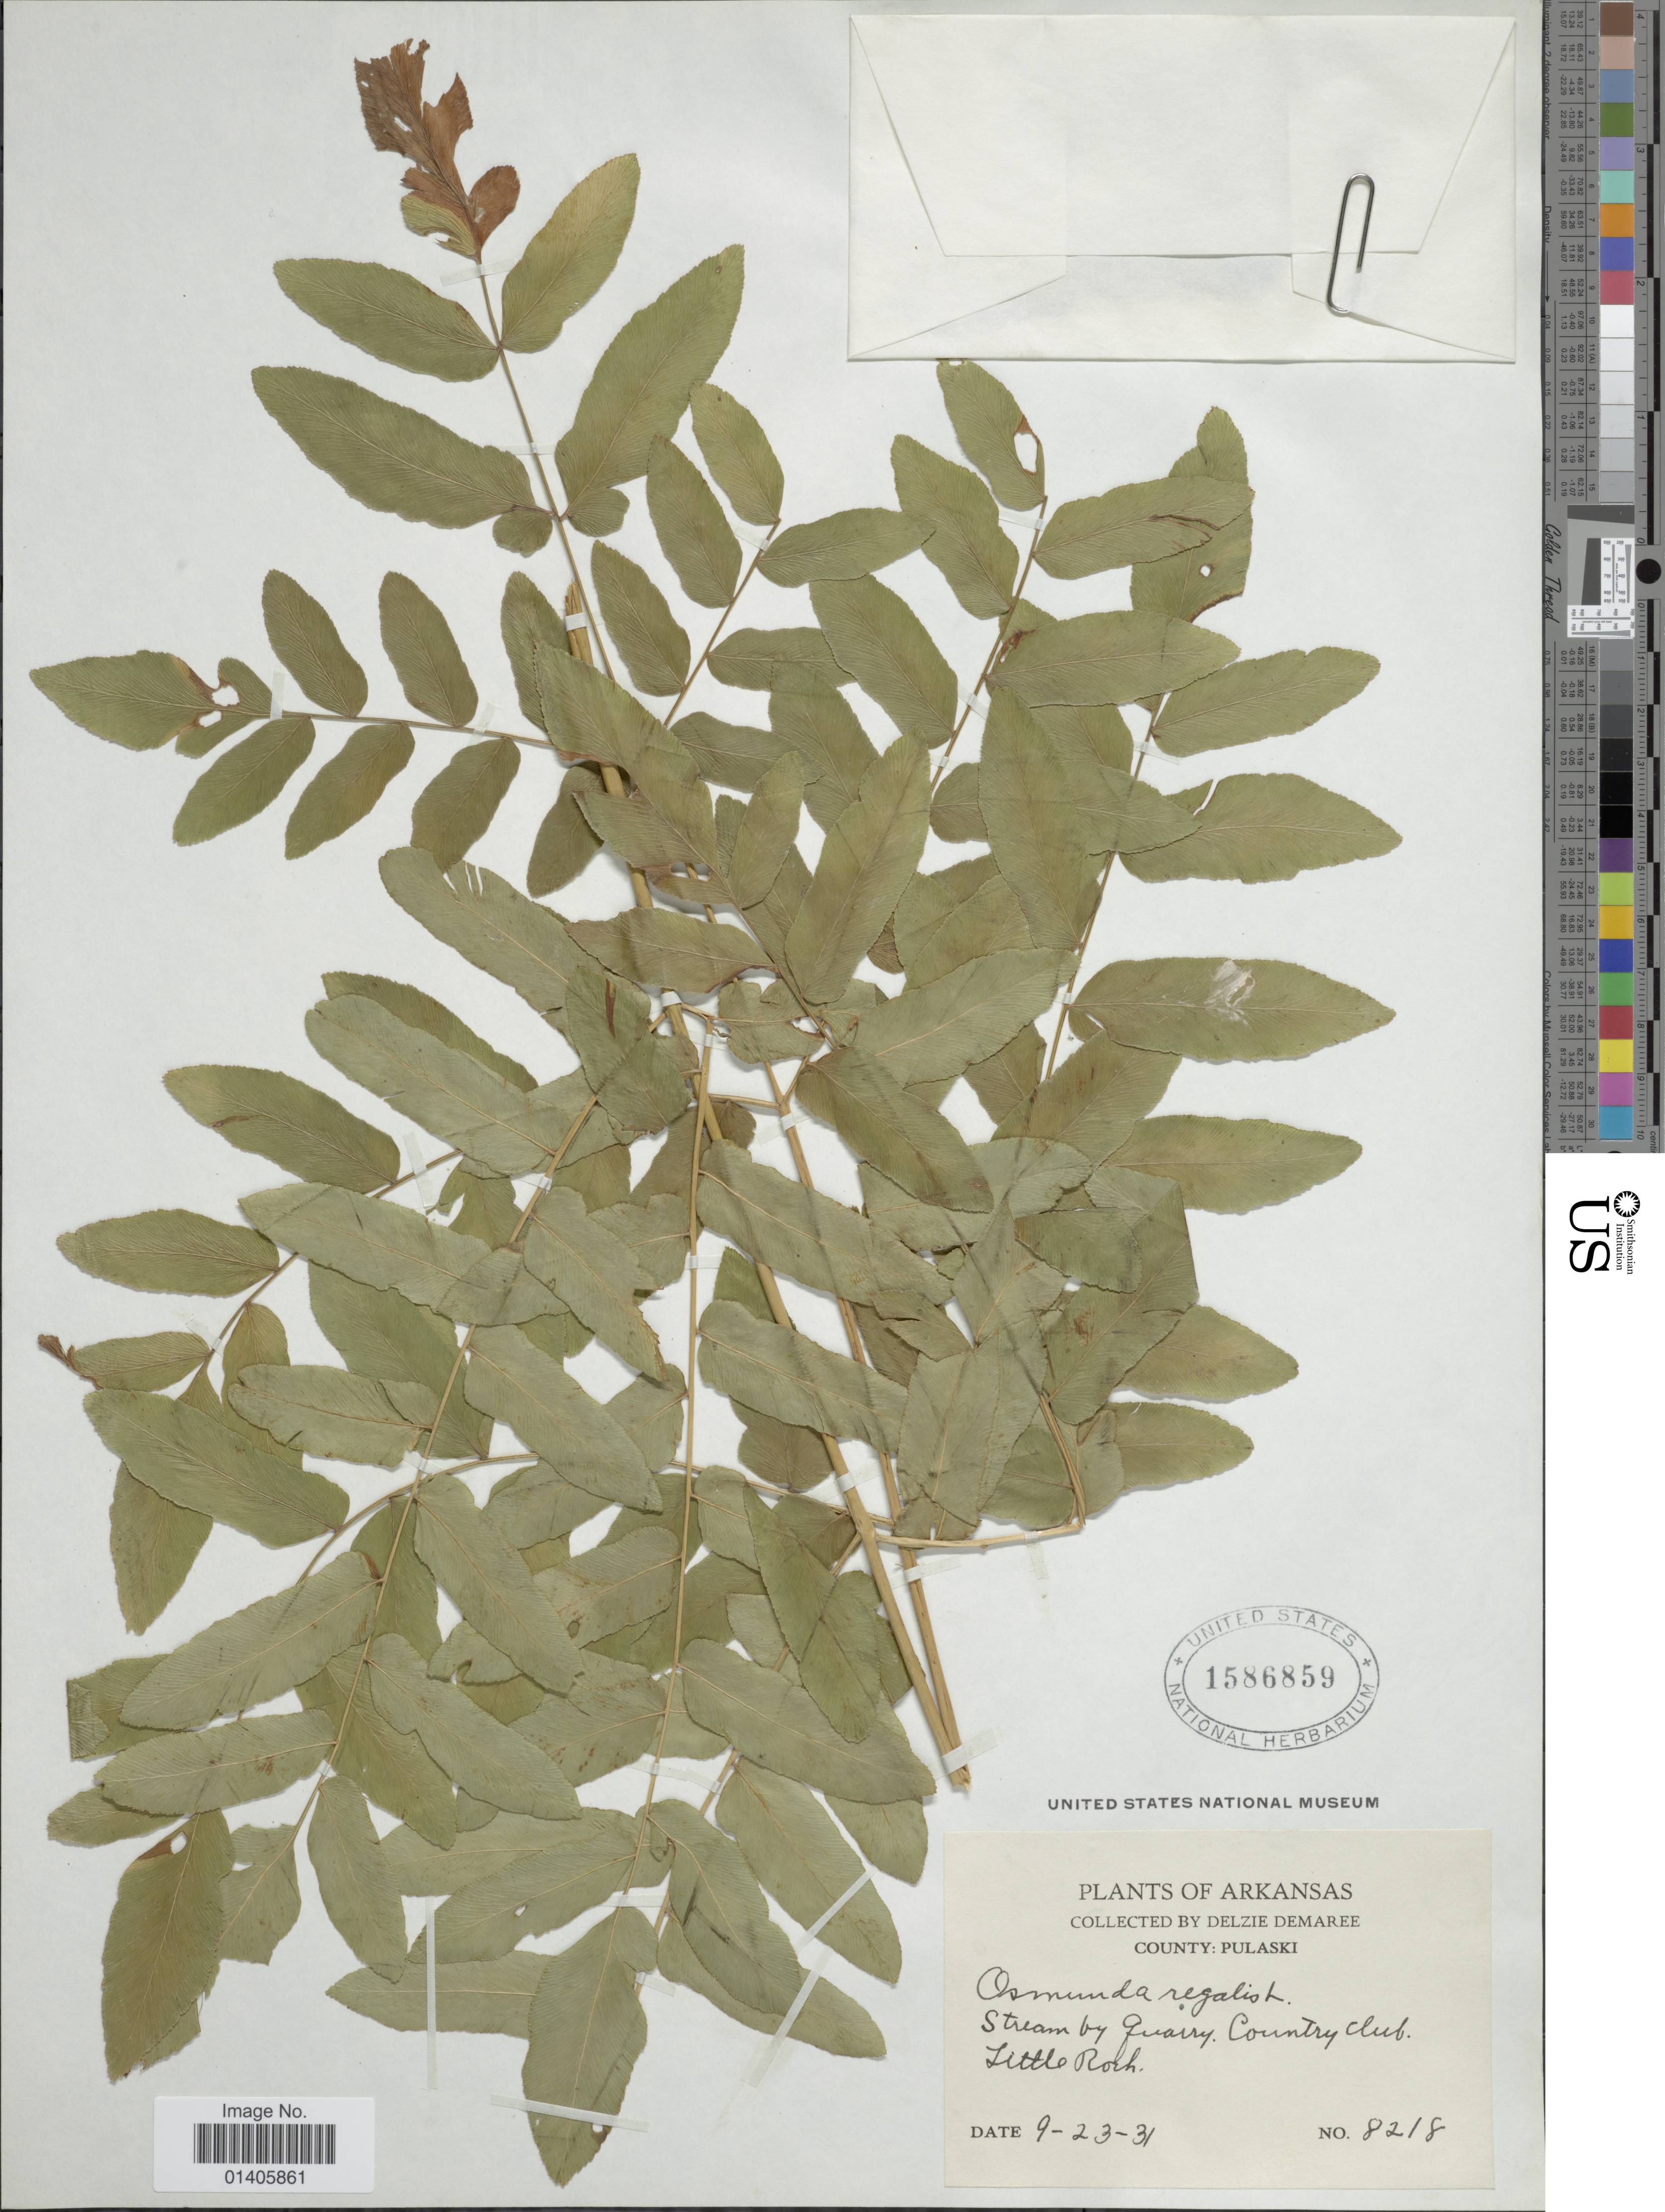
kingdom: Plantae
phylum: Tracheophyta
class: Polypodiopsida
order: Osmundales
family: Osmundaceae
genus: Osmunda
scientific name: Osmunda regalis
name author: L.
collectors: D. Demaree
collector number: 8218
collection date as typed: Transcribed d/m/y: 23/9/31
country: United States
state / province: Arkansas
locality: County: Pulaski, Stream by Quarry, County club, Little rock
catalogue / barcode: US 1586859